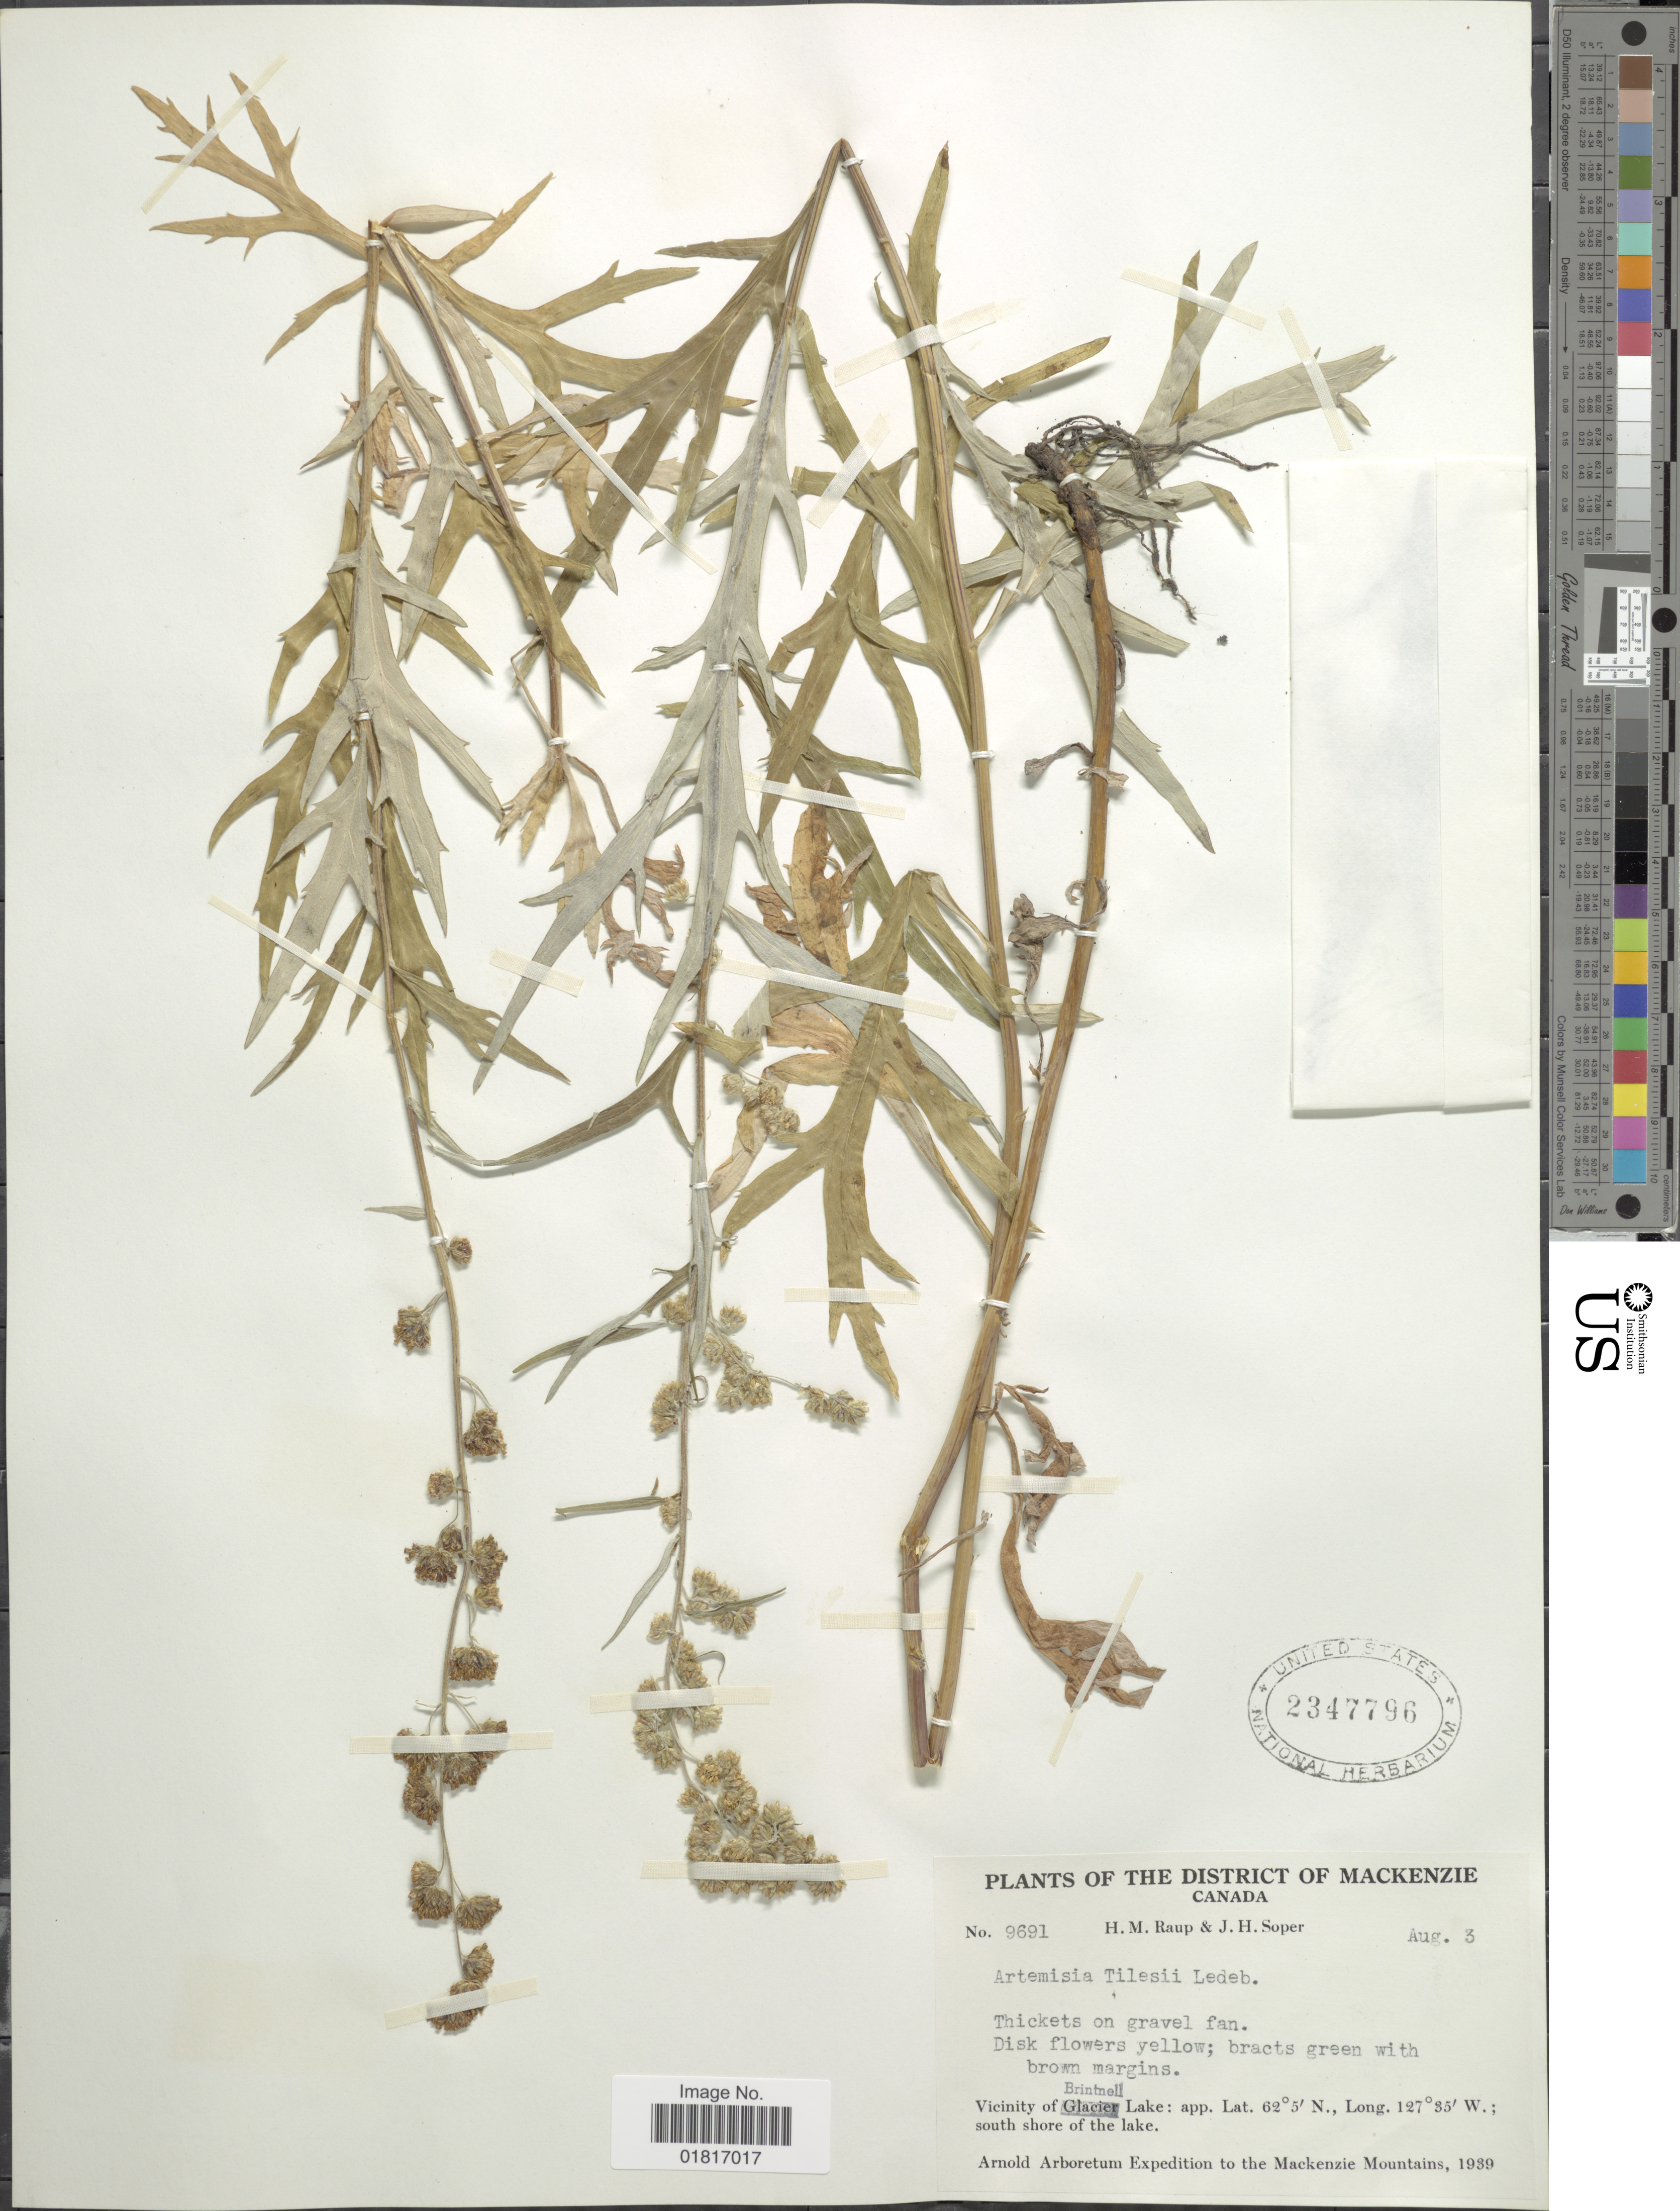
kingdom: Plantae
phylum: Tracheophyta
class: Magnoliopsida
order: Asterales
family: Asteraceae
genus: Artemisia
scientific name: Artemisia tilesii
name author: Ledeb.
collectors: H. Raup & J. H. Soper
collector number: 9691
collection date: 1939-08-03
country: Canada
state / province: British Columbia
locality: The District of Mackenzie. Thickets on gravel fan. Vicinity of Brintnell Lake; south shore of the lake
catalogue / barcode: US 2347796